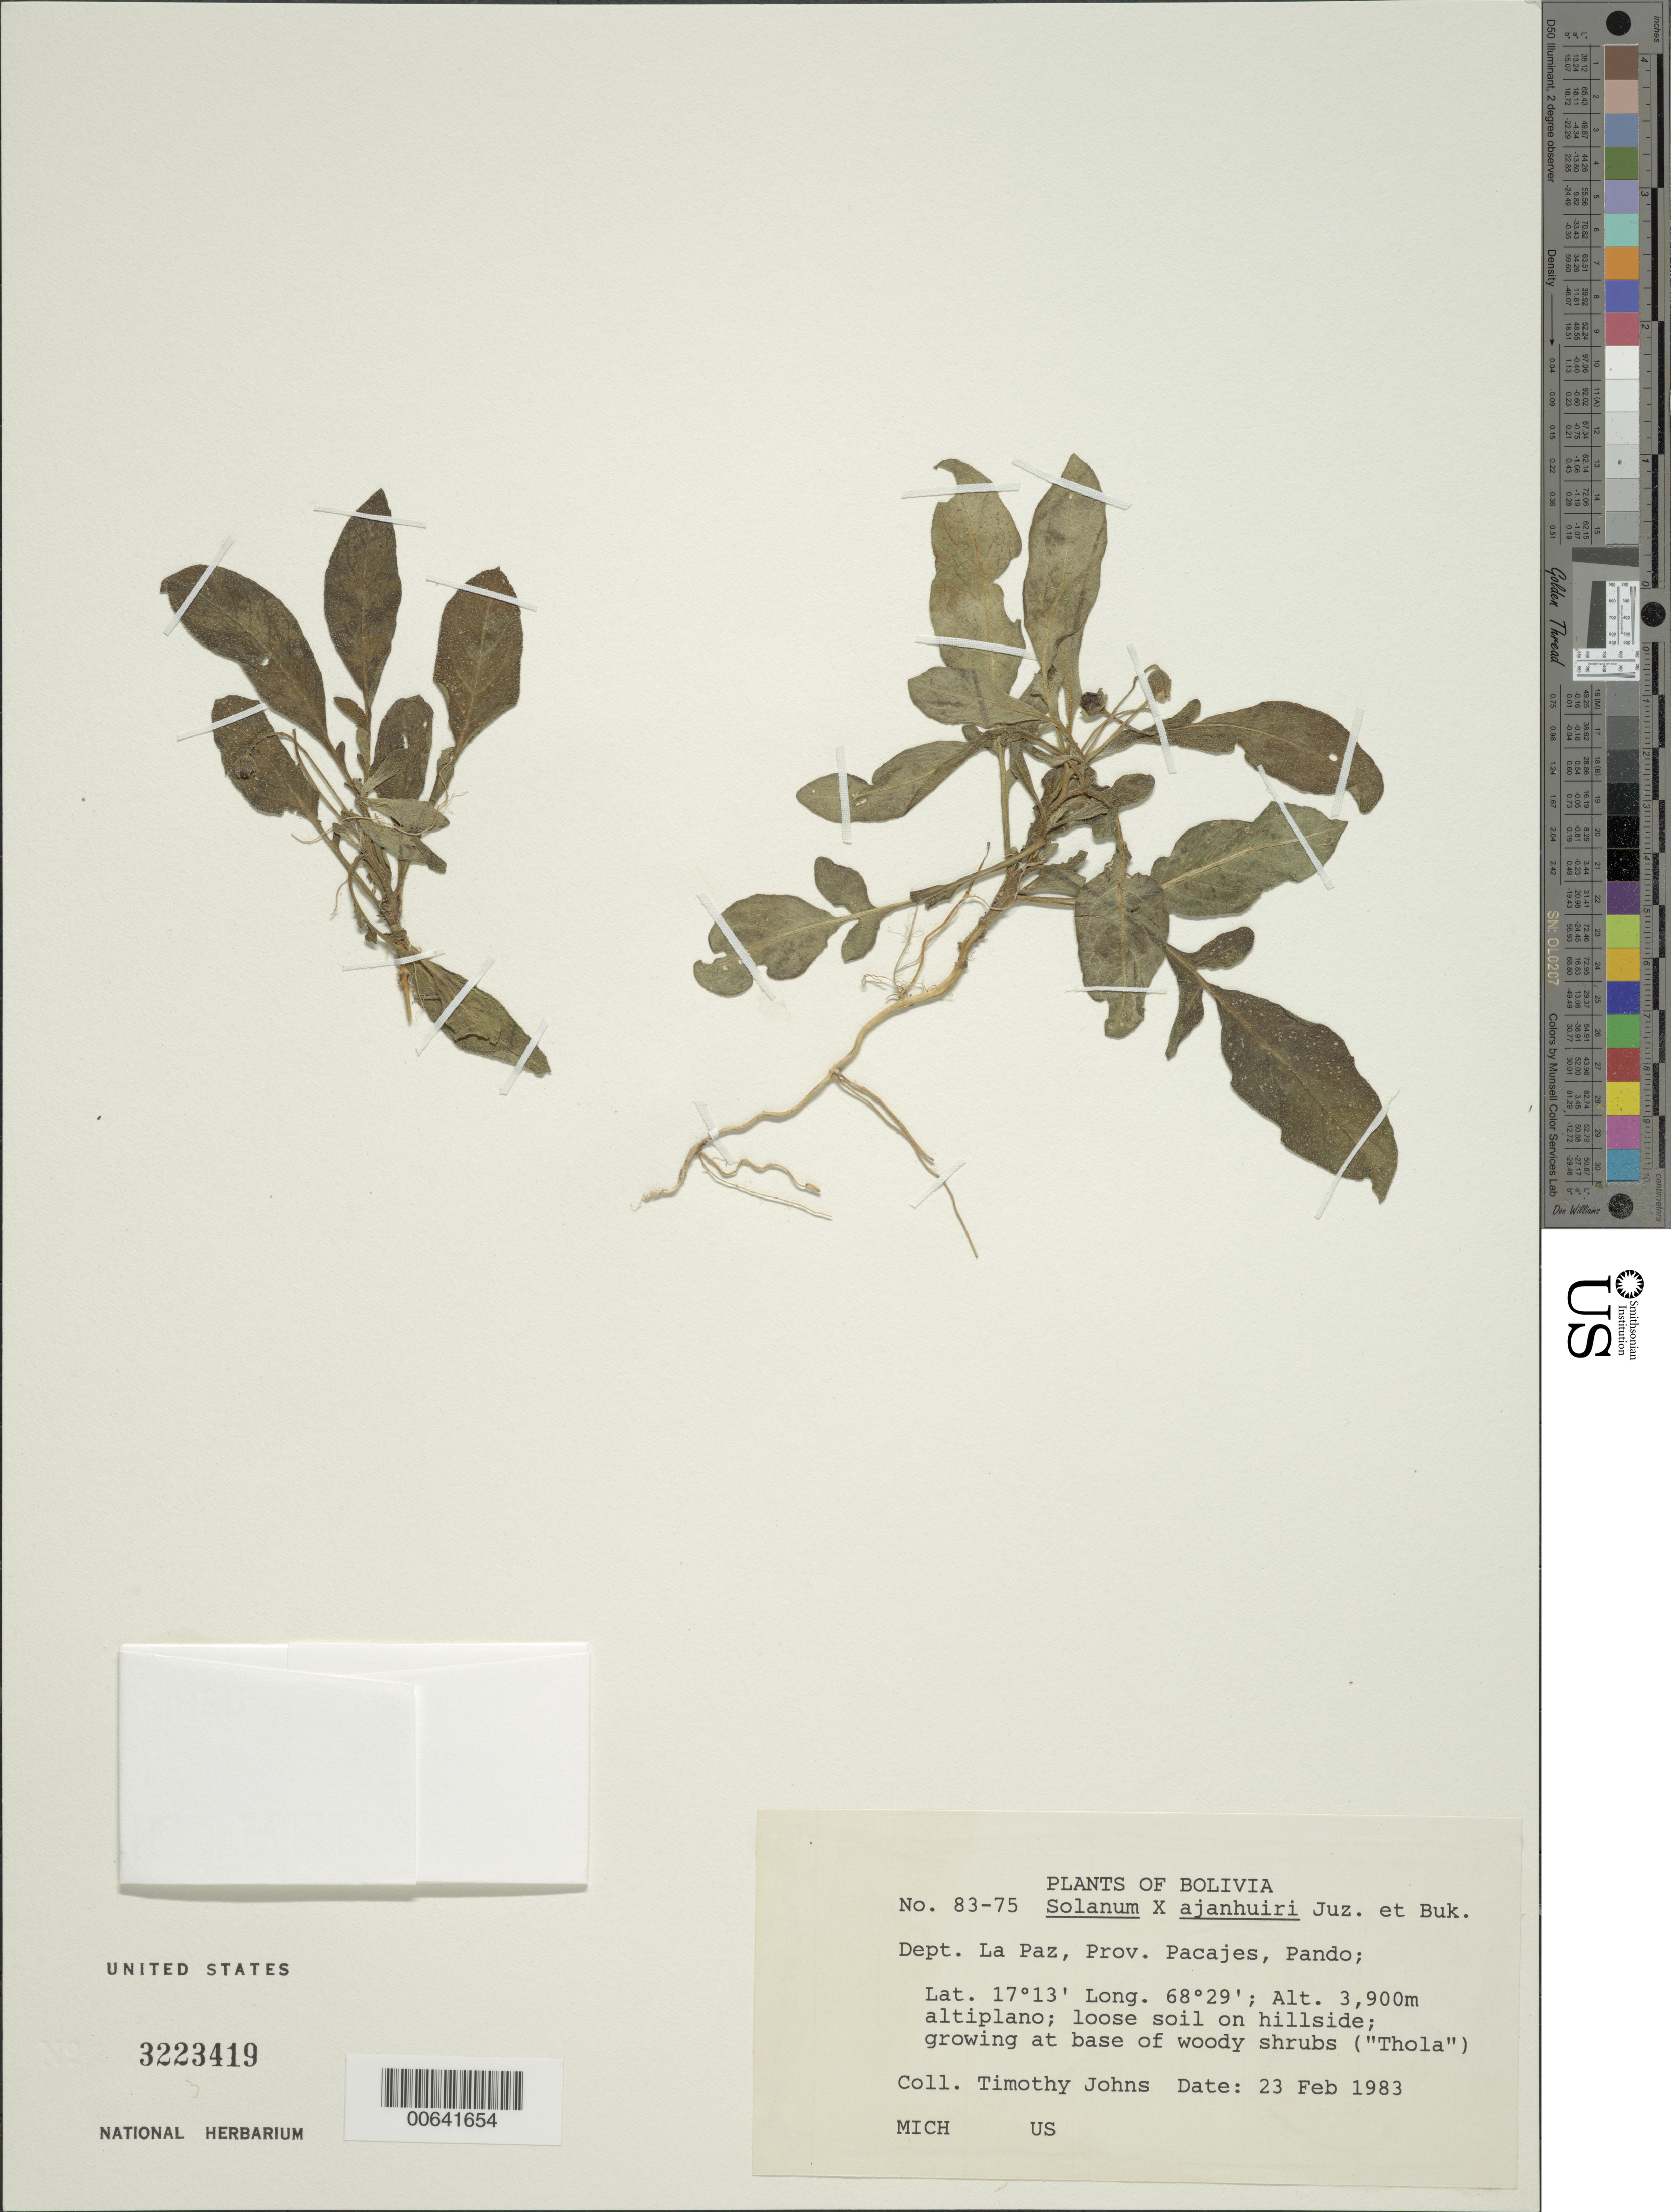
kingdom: Plantae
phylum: Tracheophyta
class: Magnoliopsida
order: Solanales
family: Solanaceae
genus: Solanum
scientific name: Solanum x ajanhuiri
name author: Juz. & Burk.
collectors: T. Johns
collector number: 83-75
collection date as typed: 23 Feb 1983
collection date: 1983-02-23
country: Bolivia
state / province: La Paz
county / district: Pacajes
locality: Pacajes.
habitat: Altiplano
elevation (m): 3900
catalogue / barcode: US 3223419